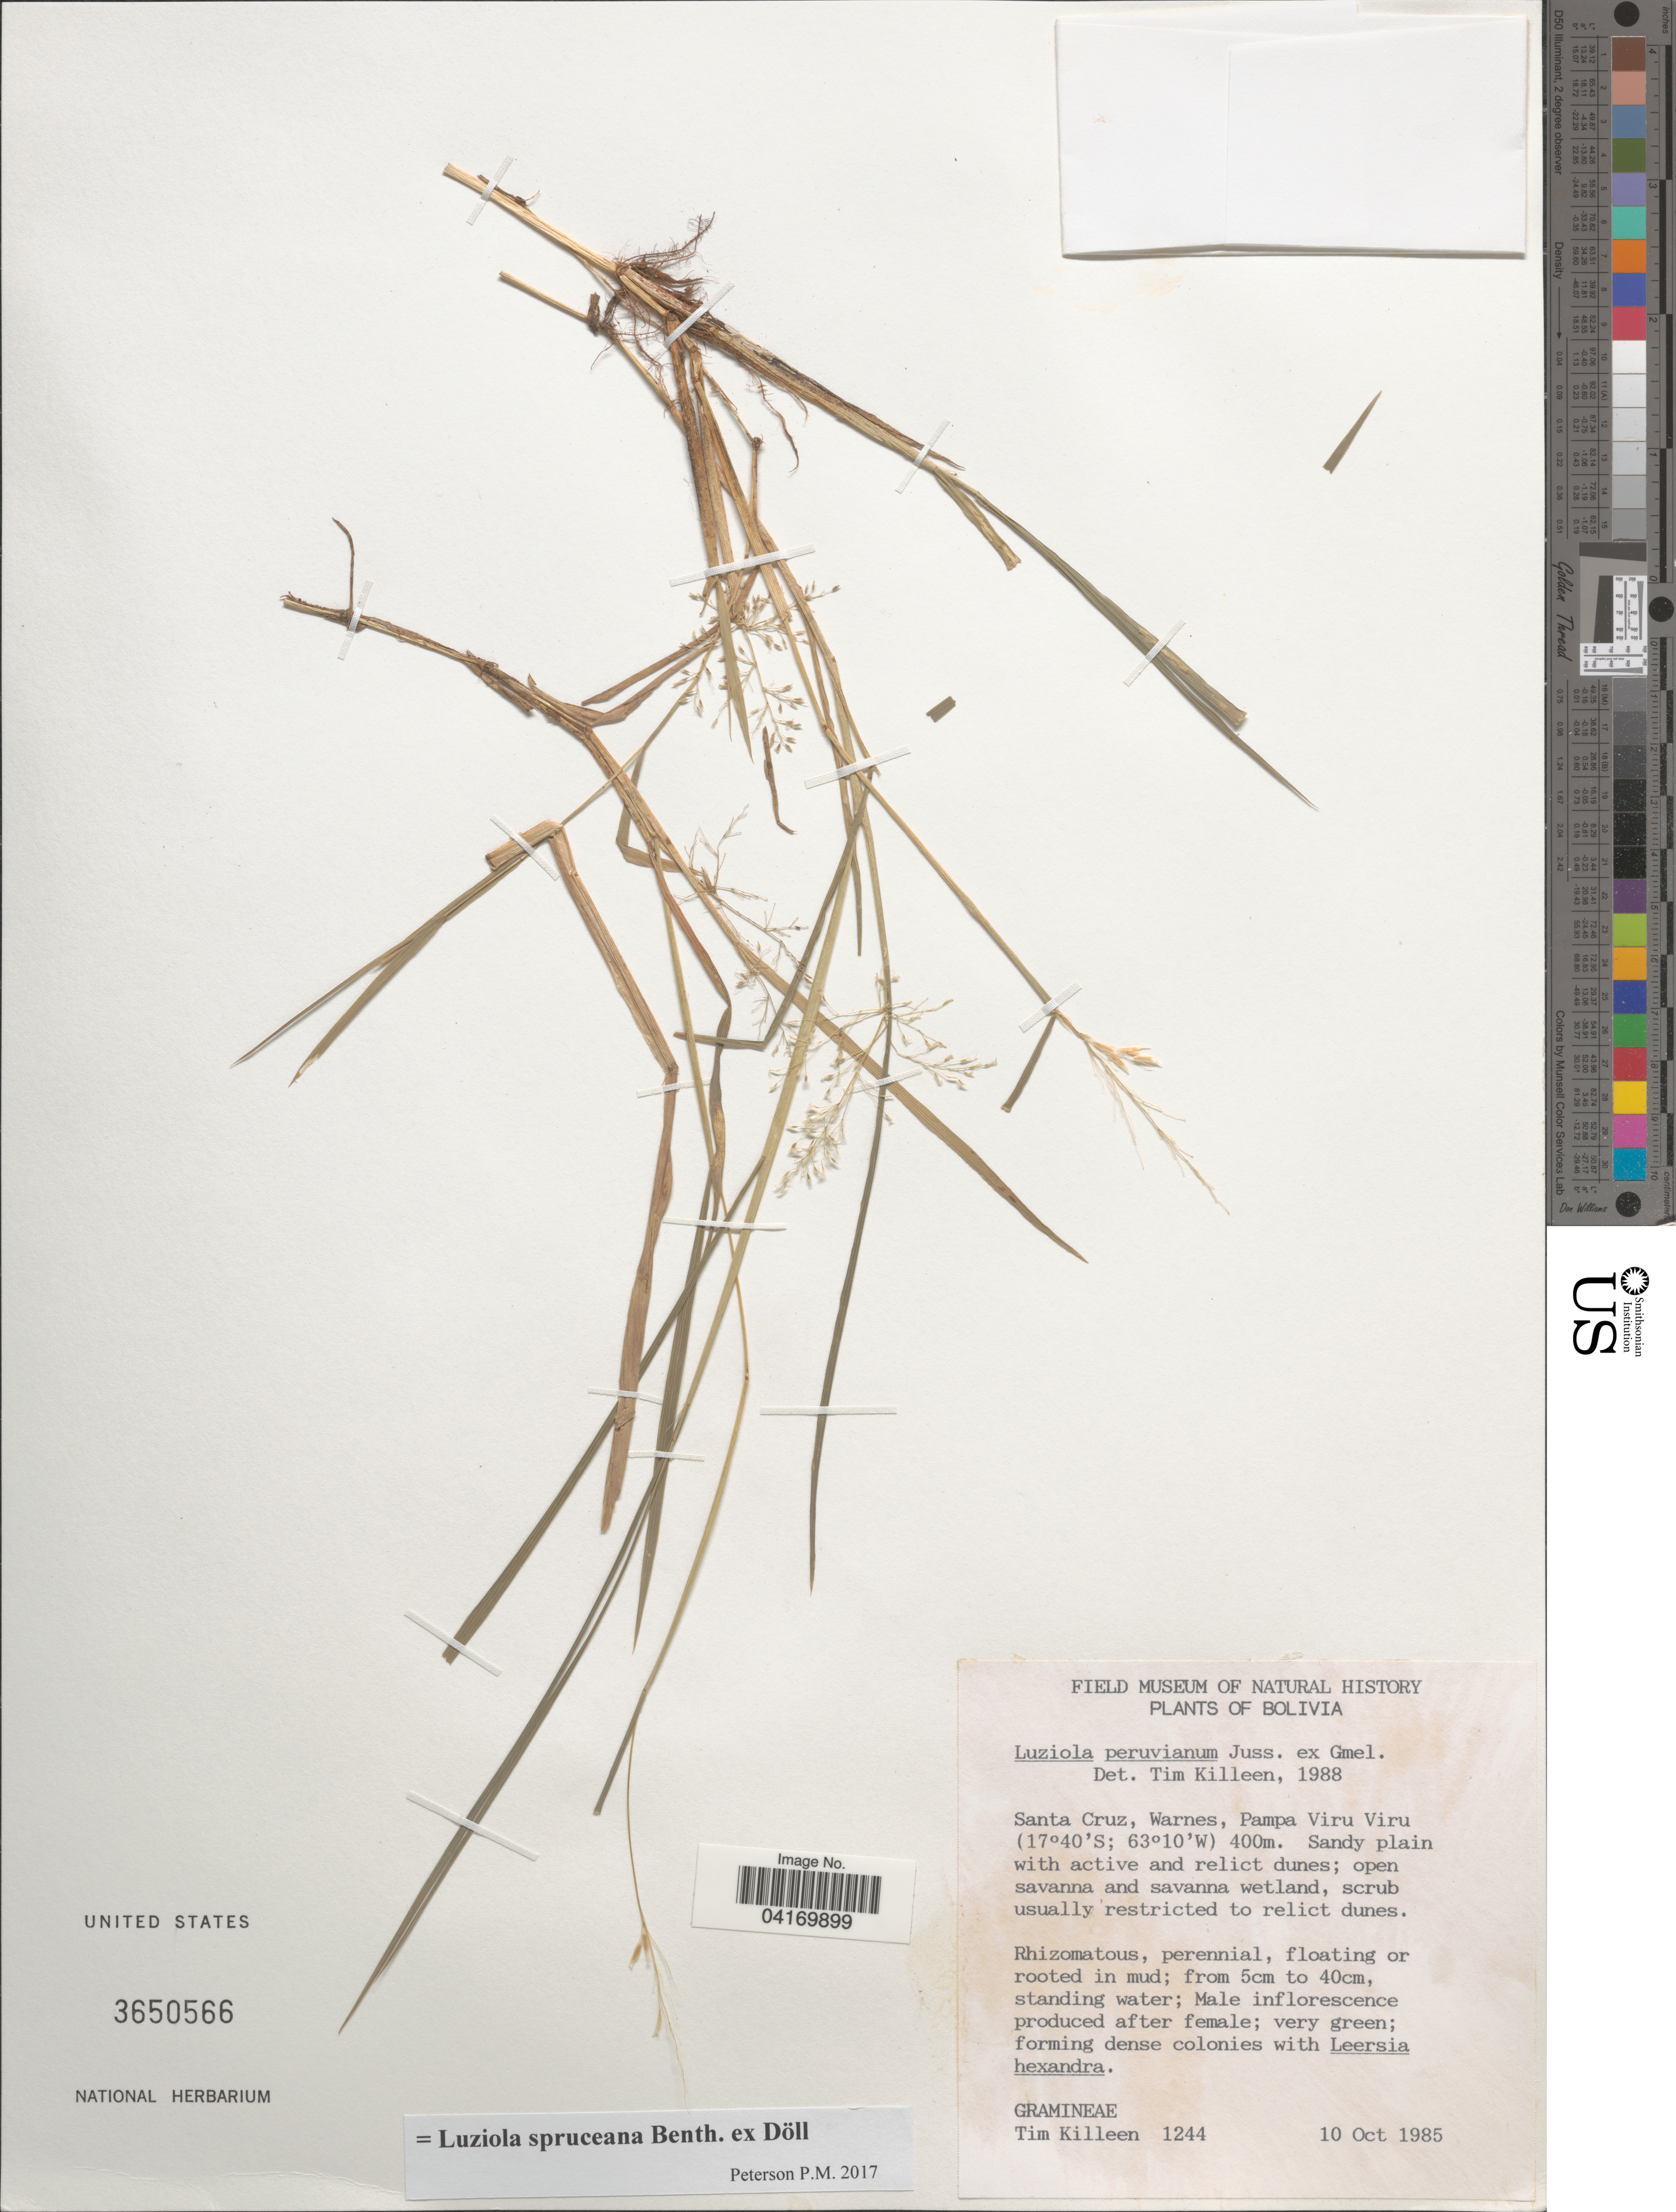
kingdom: Plantae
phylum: Tracheophyta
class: Liliopsida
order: Poales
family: Poaceae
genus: Luziola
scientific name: Luziola spruceana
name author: Benth. ex Döll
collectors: T. J. Killeen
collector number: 1244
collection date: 1985-10-10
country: Bolivia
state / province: Santa Cruz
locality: Warnes, Pampa Viru Viru.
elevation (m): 400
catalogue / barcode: US 3650566